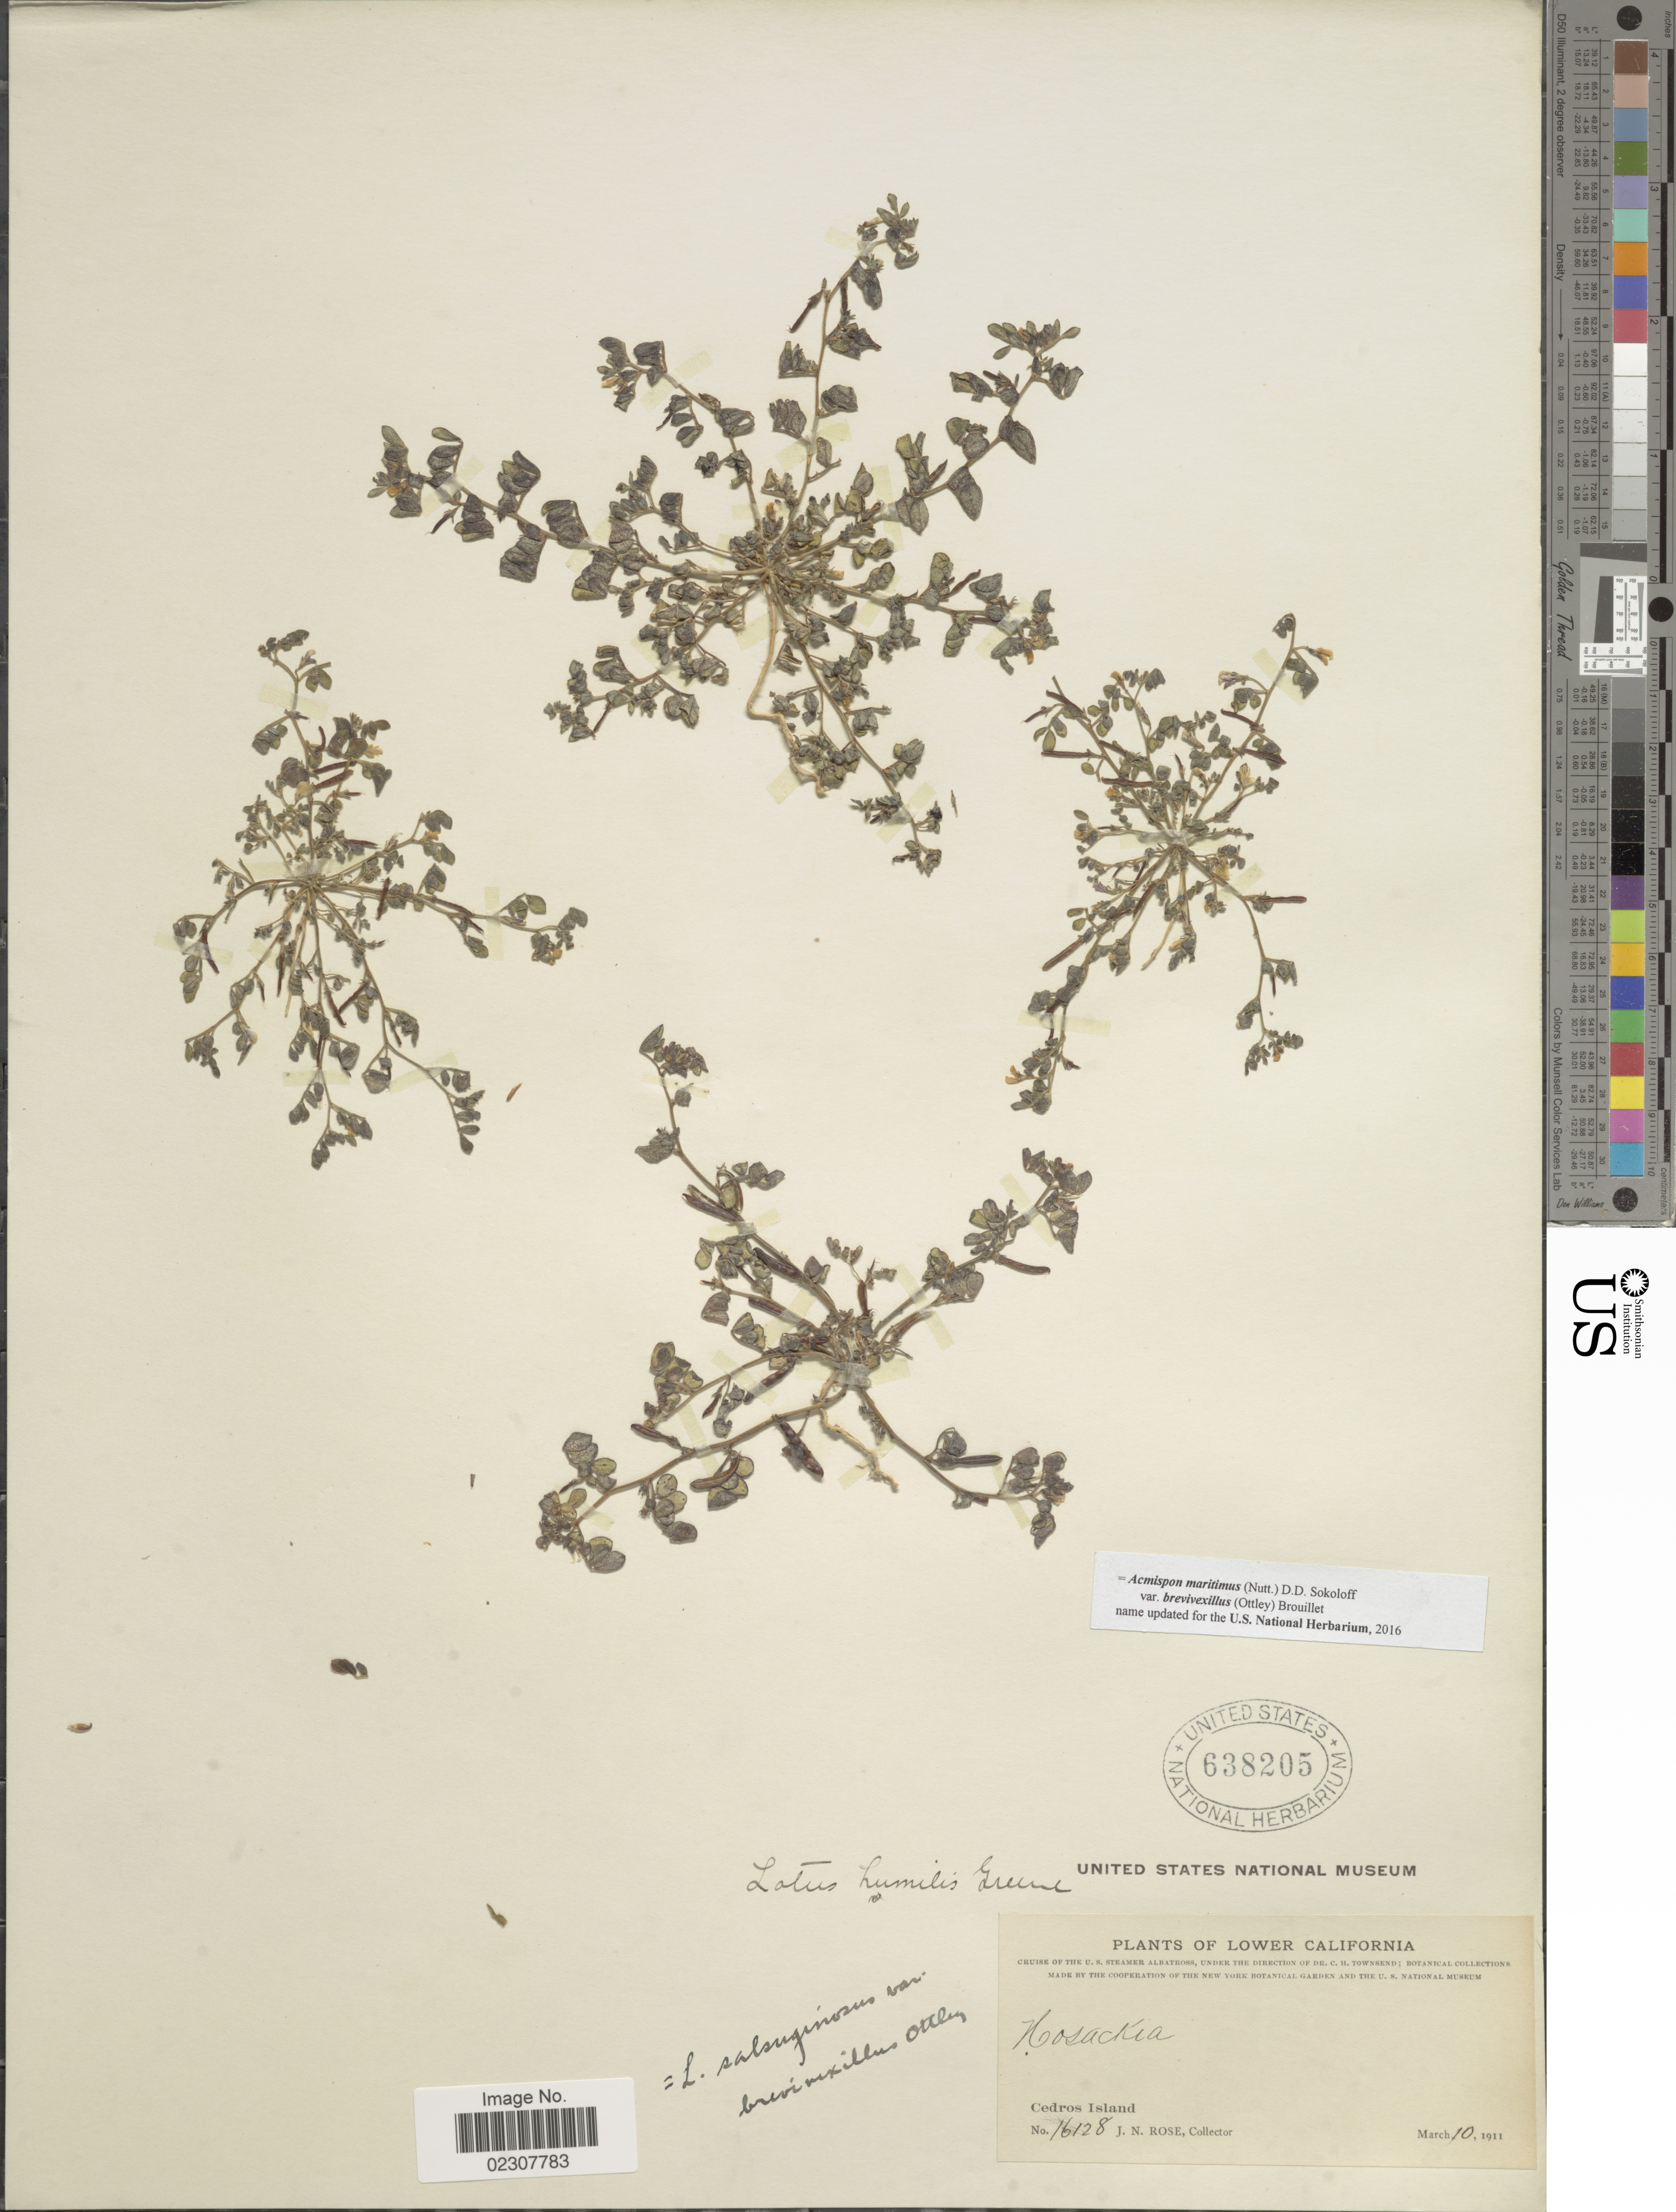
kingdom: Plantae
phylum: Tracheophyta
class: Magnoliopsida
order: Fabales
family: Fabaceae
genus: Acmispon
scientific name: Acmispon maritimus var. brevivexillus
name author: (Ottley) Brouillet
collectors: J. N. Rose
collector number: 16128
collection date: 1911-03-10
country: Mexico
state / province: Baja California Norte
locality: Lower California, Cedros Island.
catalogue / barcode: US 638205